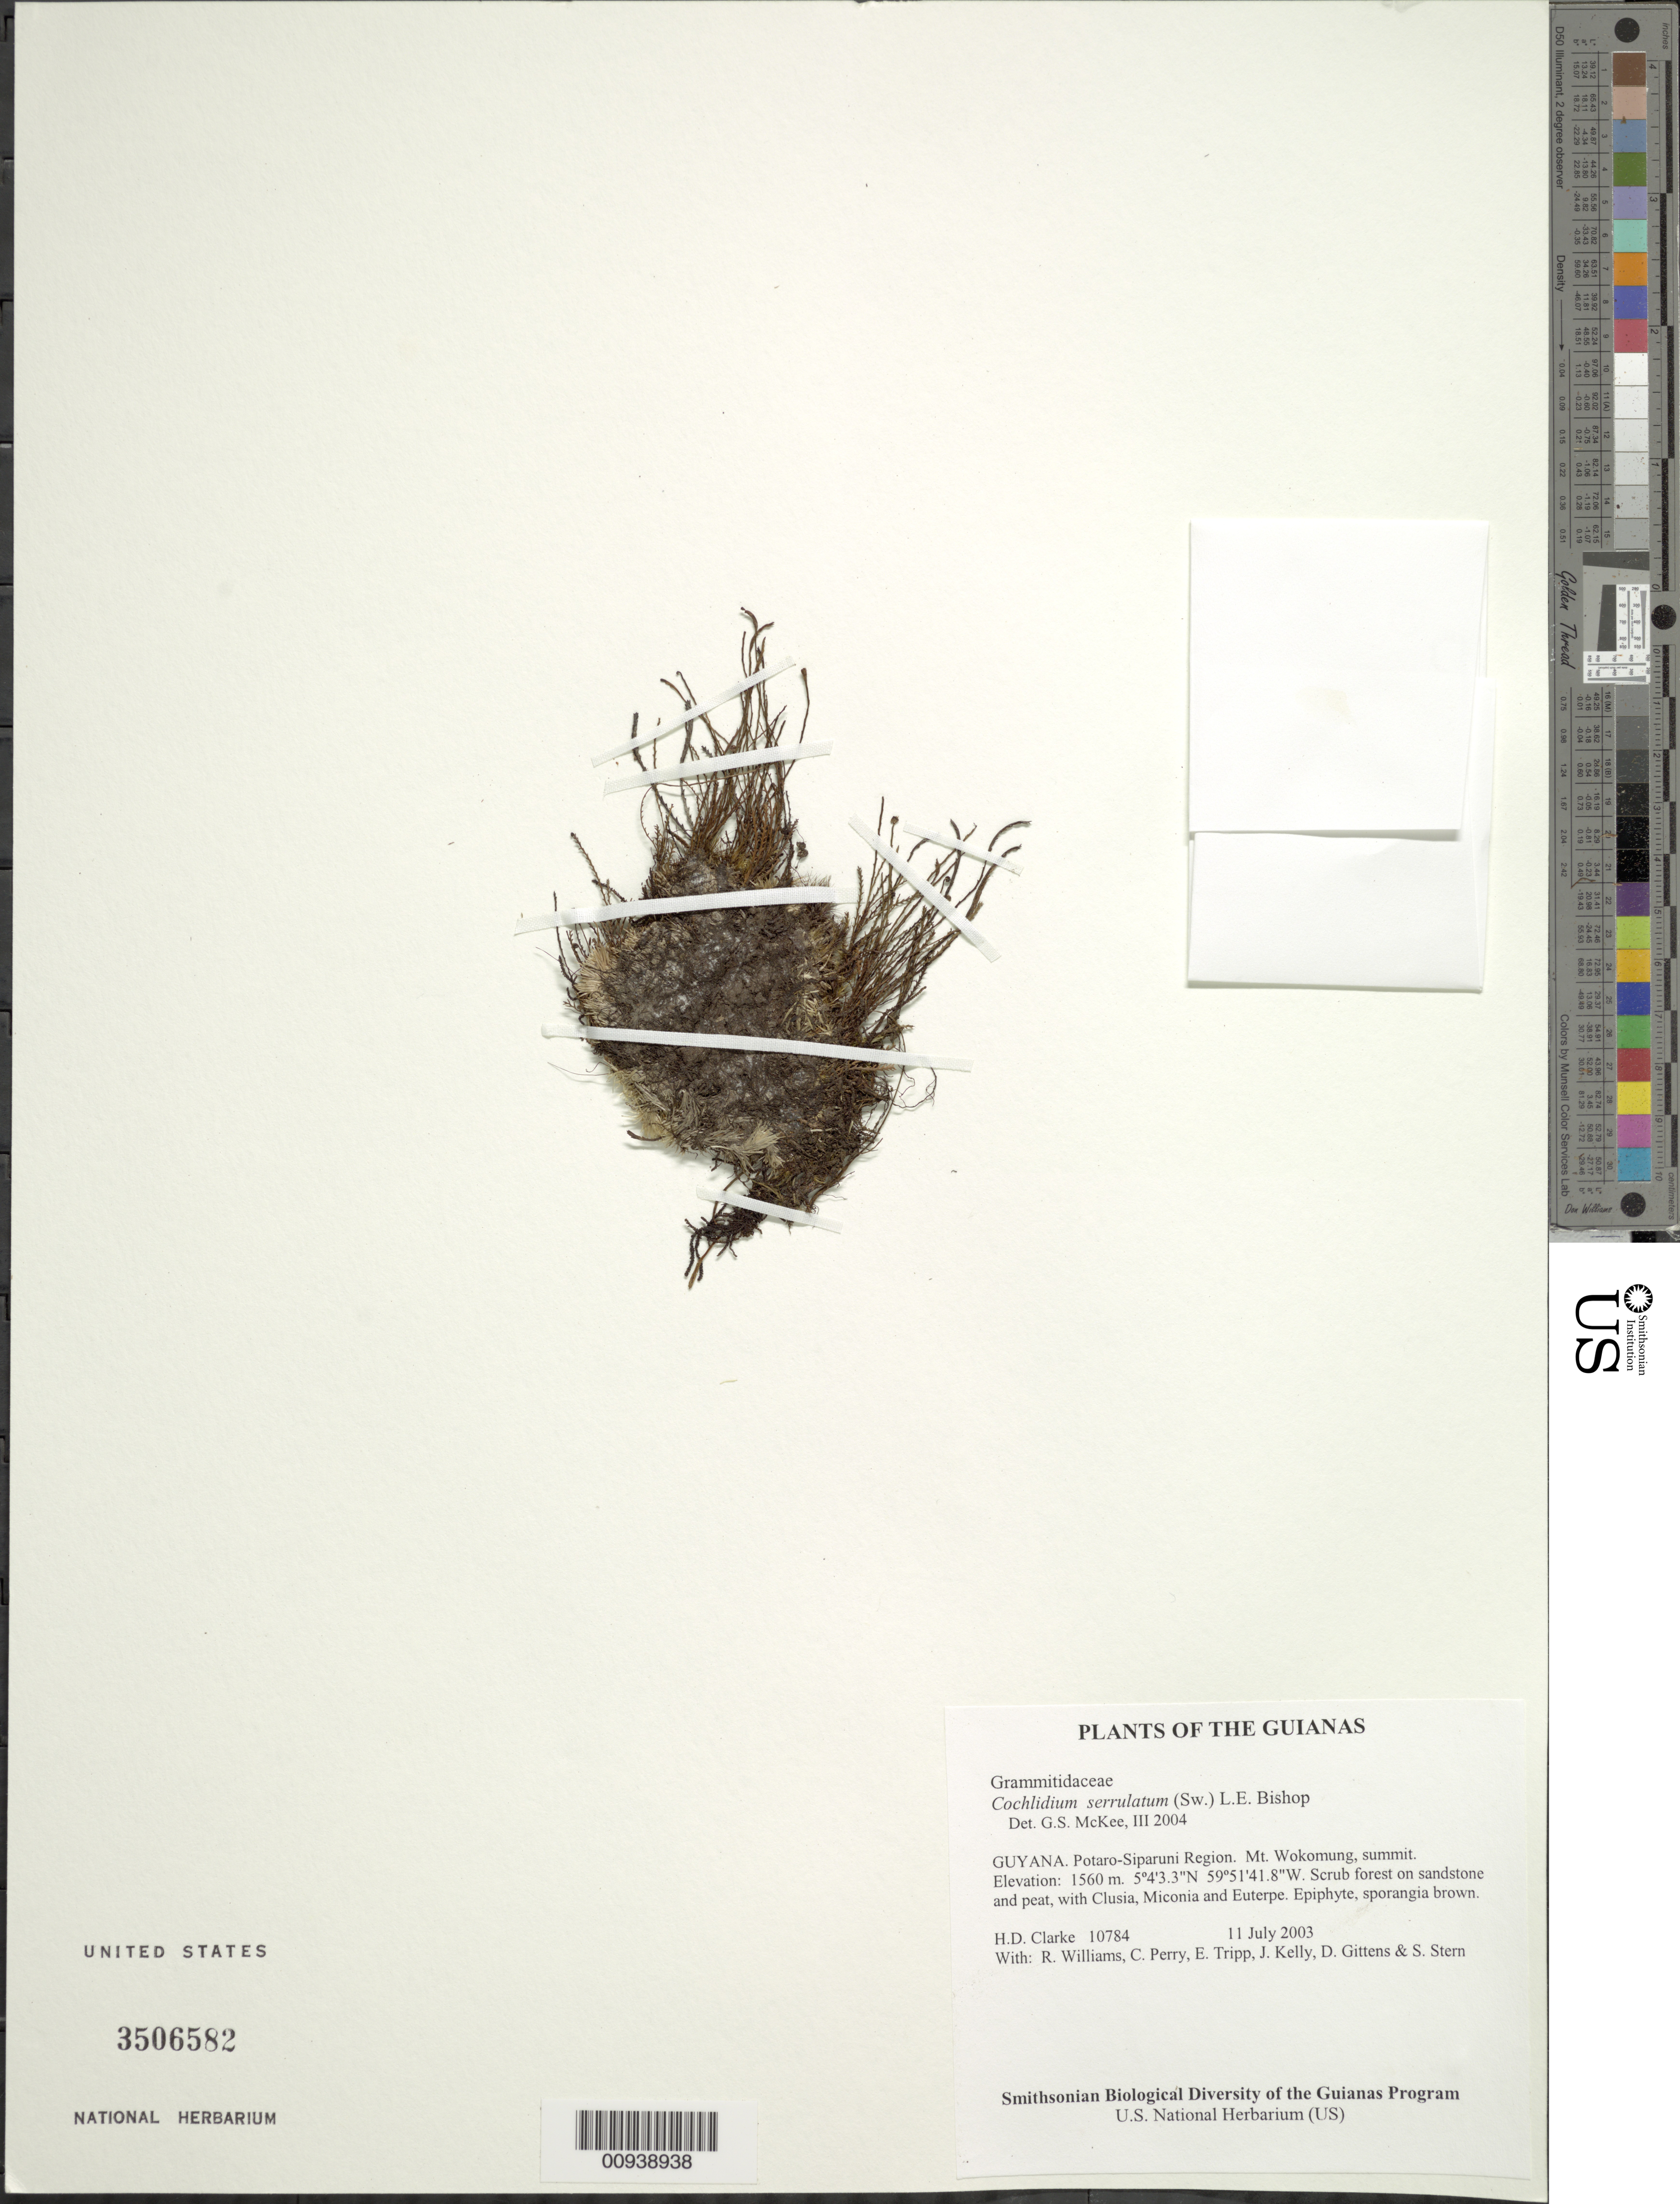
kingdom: Plantae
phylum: Tracheophyta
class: Polypodiopsida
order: Polypodiales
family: Polypodiaceae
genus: Cochlidium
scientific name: Cochlidium serrulatum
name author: (Sw.) L.E. Bishop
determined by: McKee, G. S., (US), NMNH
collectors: H. D. Clarke, R. Williams, C. Perry, E. Tripp, J. Kelly, D. Gittens & S. R. Stern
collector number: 10784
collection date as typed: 11 July 2003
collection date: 2003-07-11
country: Guyana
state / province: Potaro-Siparuni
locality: Mt. Wokomung, summit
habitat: Scrub forest on sandstone and peat, with Clusia, Miconia and Euterpe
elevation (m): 1560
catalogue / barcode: US 3506582